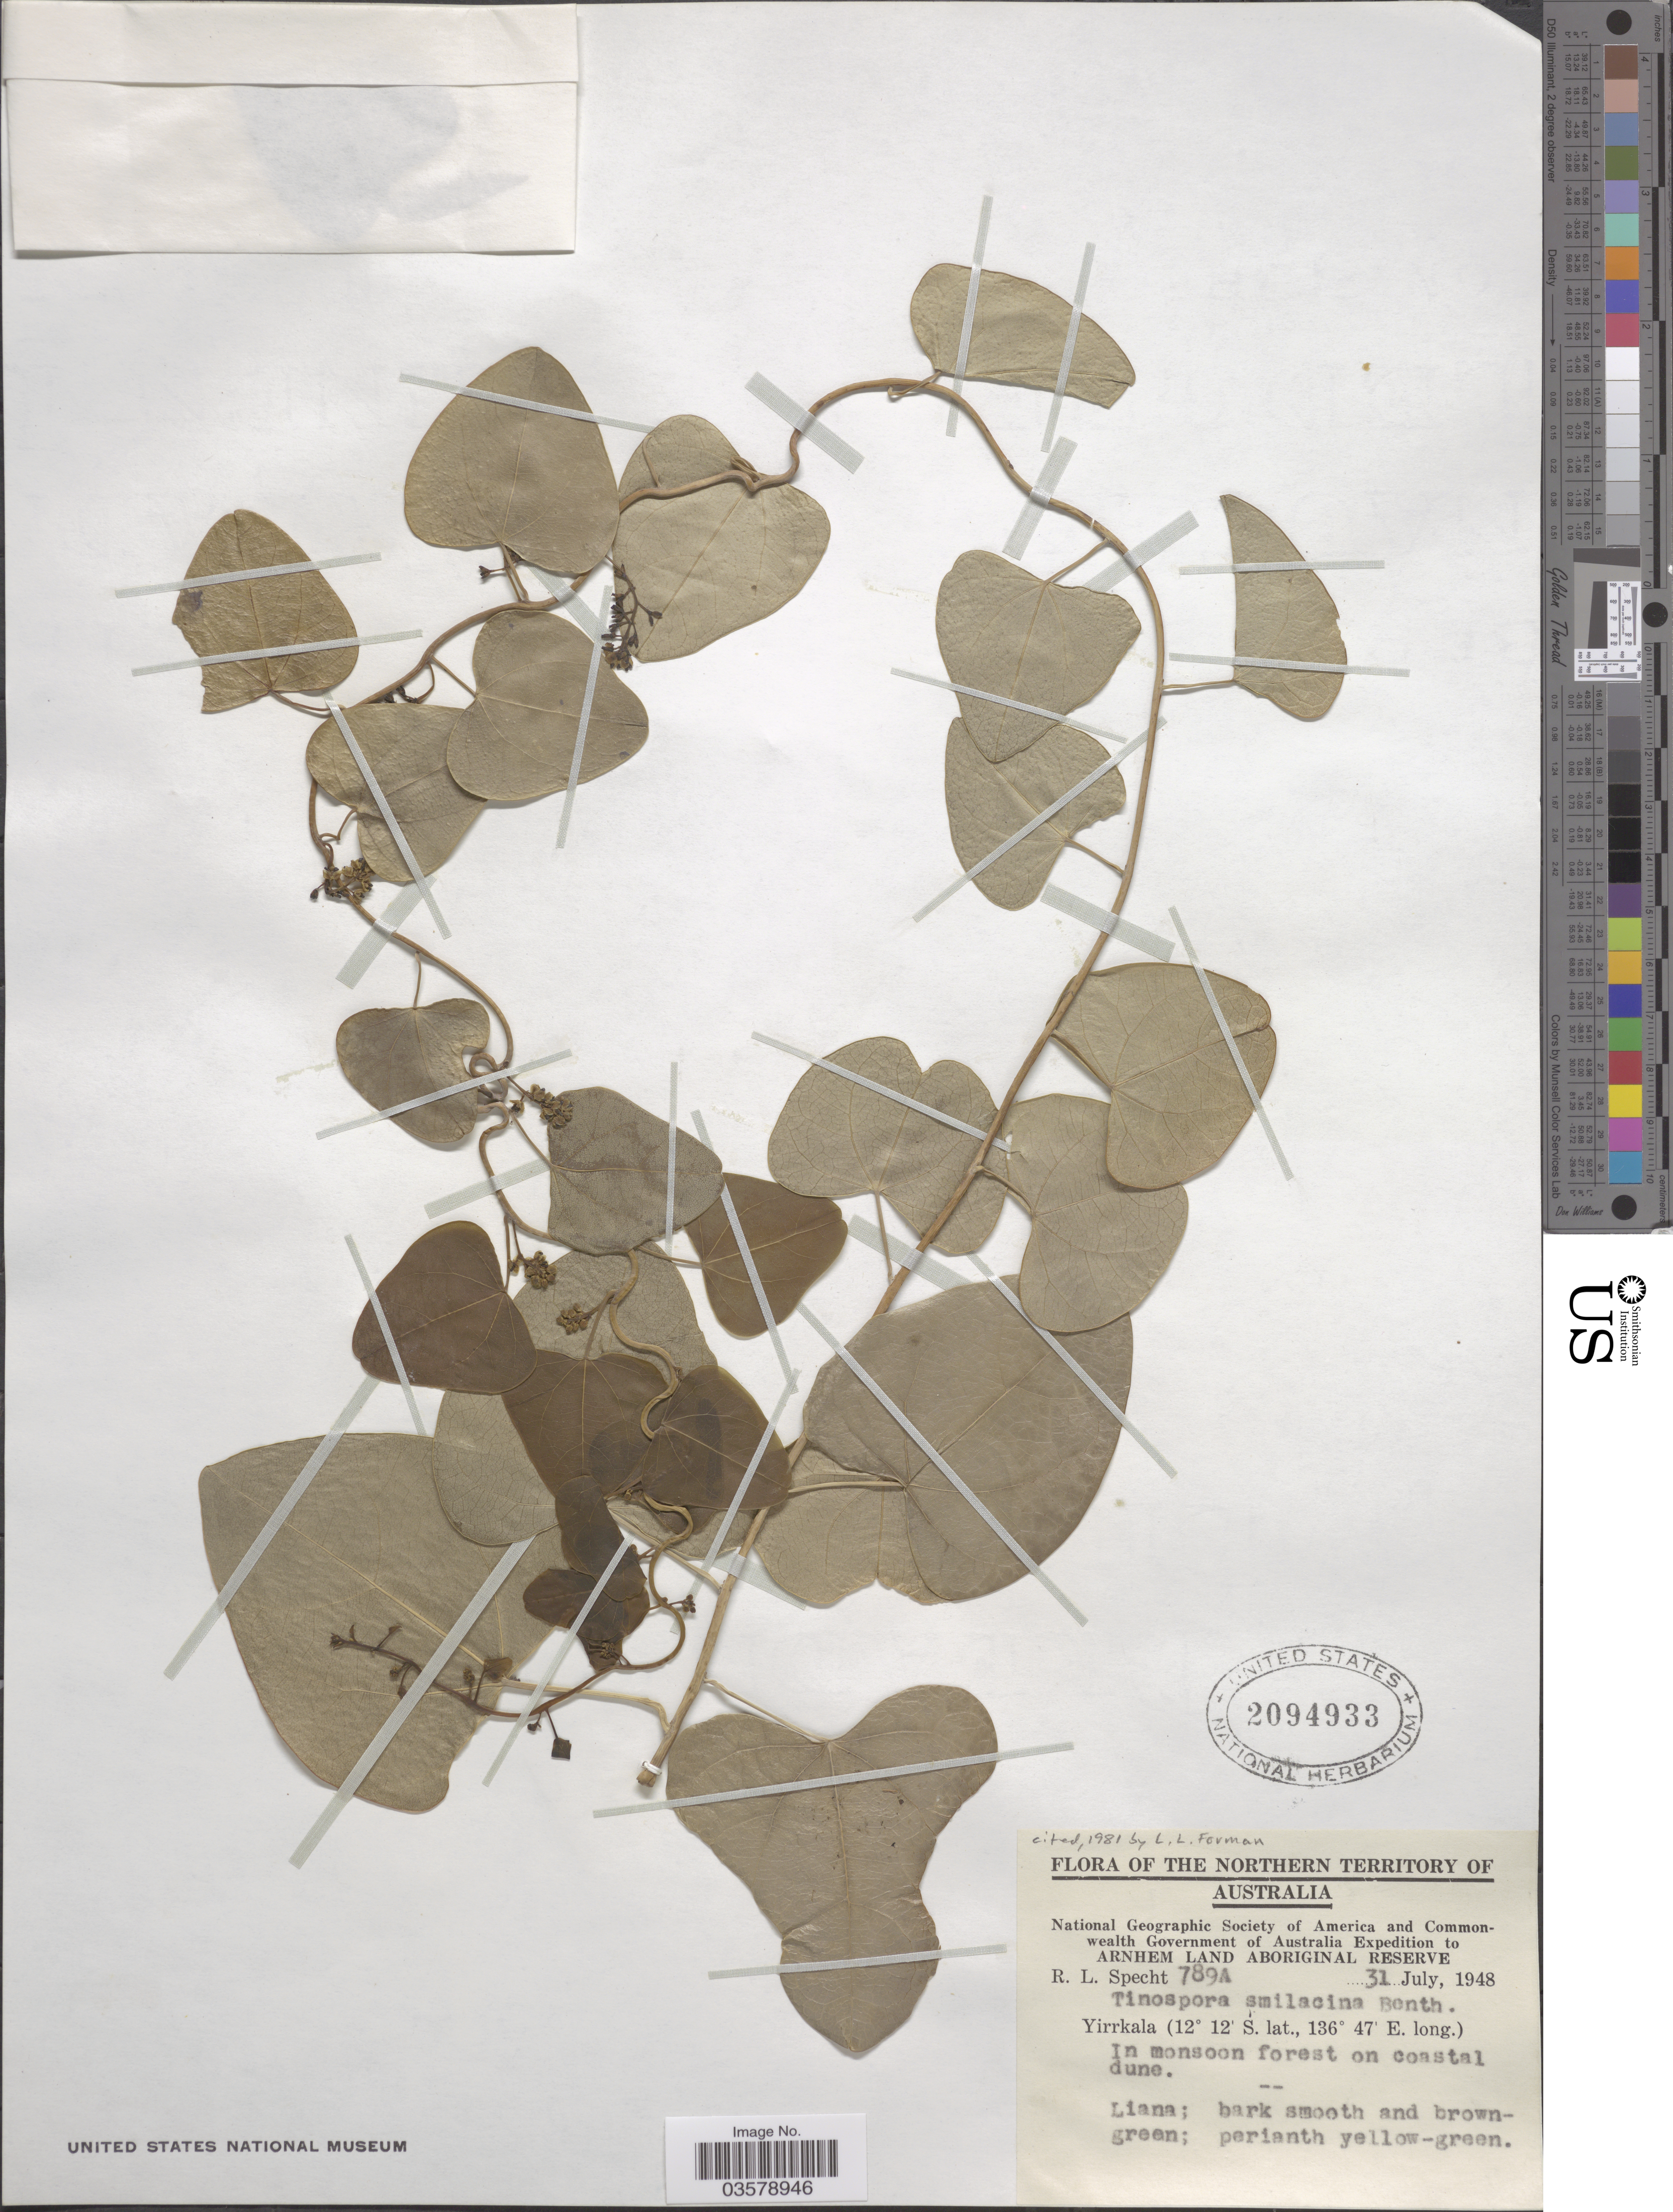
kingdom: Plantae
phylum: Tracheophyta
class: Magnoliopsida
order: Ranunculales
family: Menispermaceae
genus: Tinospora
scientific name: Tinospora smilacina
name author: Benth.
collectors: R. L. Specht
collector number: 789A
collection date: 1948-07-31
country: Australia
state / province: Northern Territory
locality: Yirrkala. In monsoon forest on coastal dune.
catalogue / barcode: US 2094933